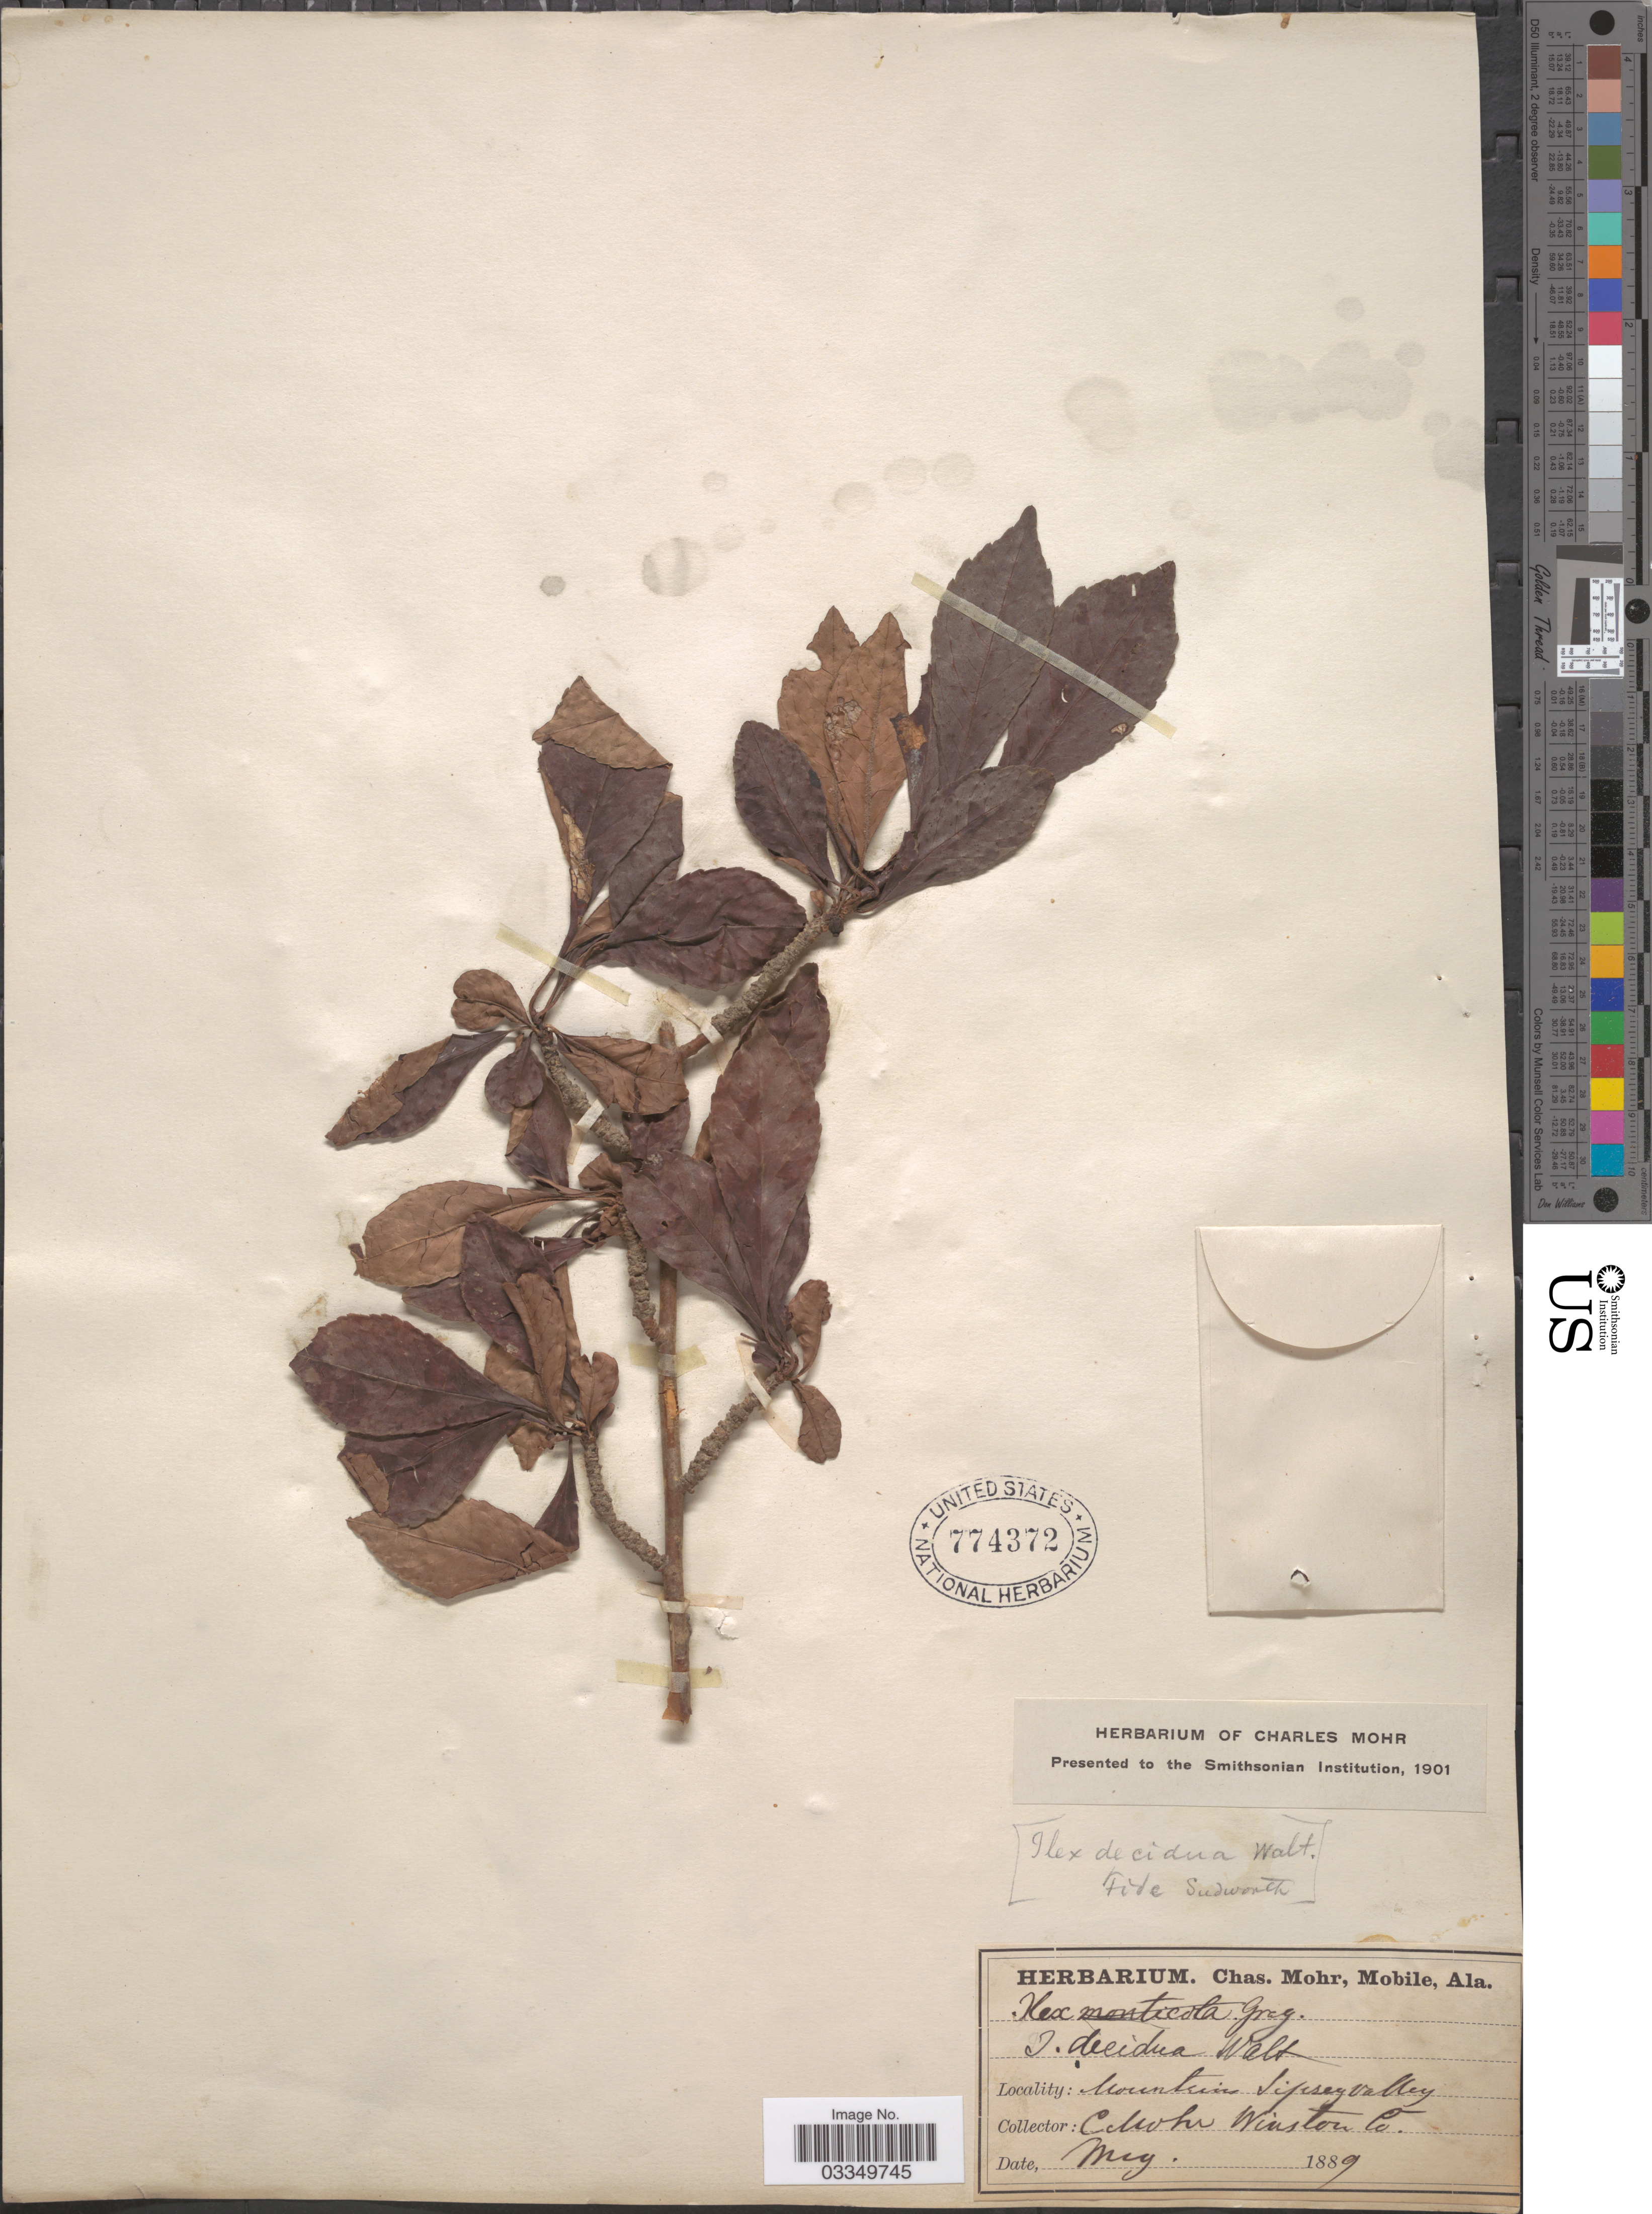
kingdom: Plantae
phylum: Tracheophyta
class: Magnoliopsida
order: Aquifoliales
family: Aquifoliaceae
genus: Ilex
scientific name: Ilex decidua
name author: Walter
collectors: C. Mohr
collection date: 1889-05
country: United States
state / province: Alabama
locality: Mountains Sipsey Valley. Winston Co.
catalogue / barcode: US 774372